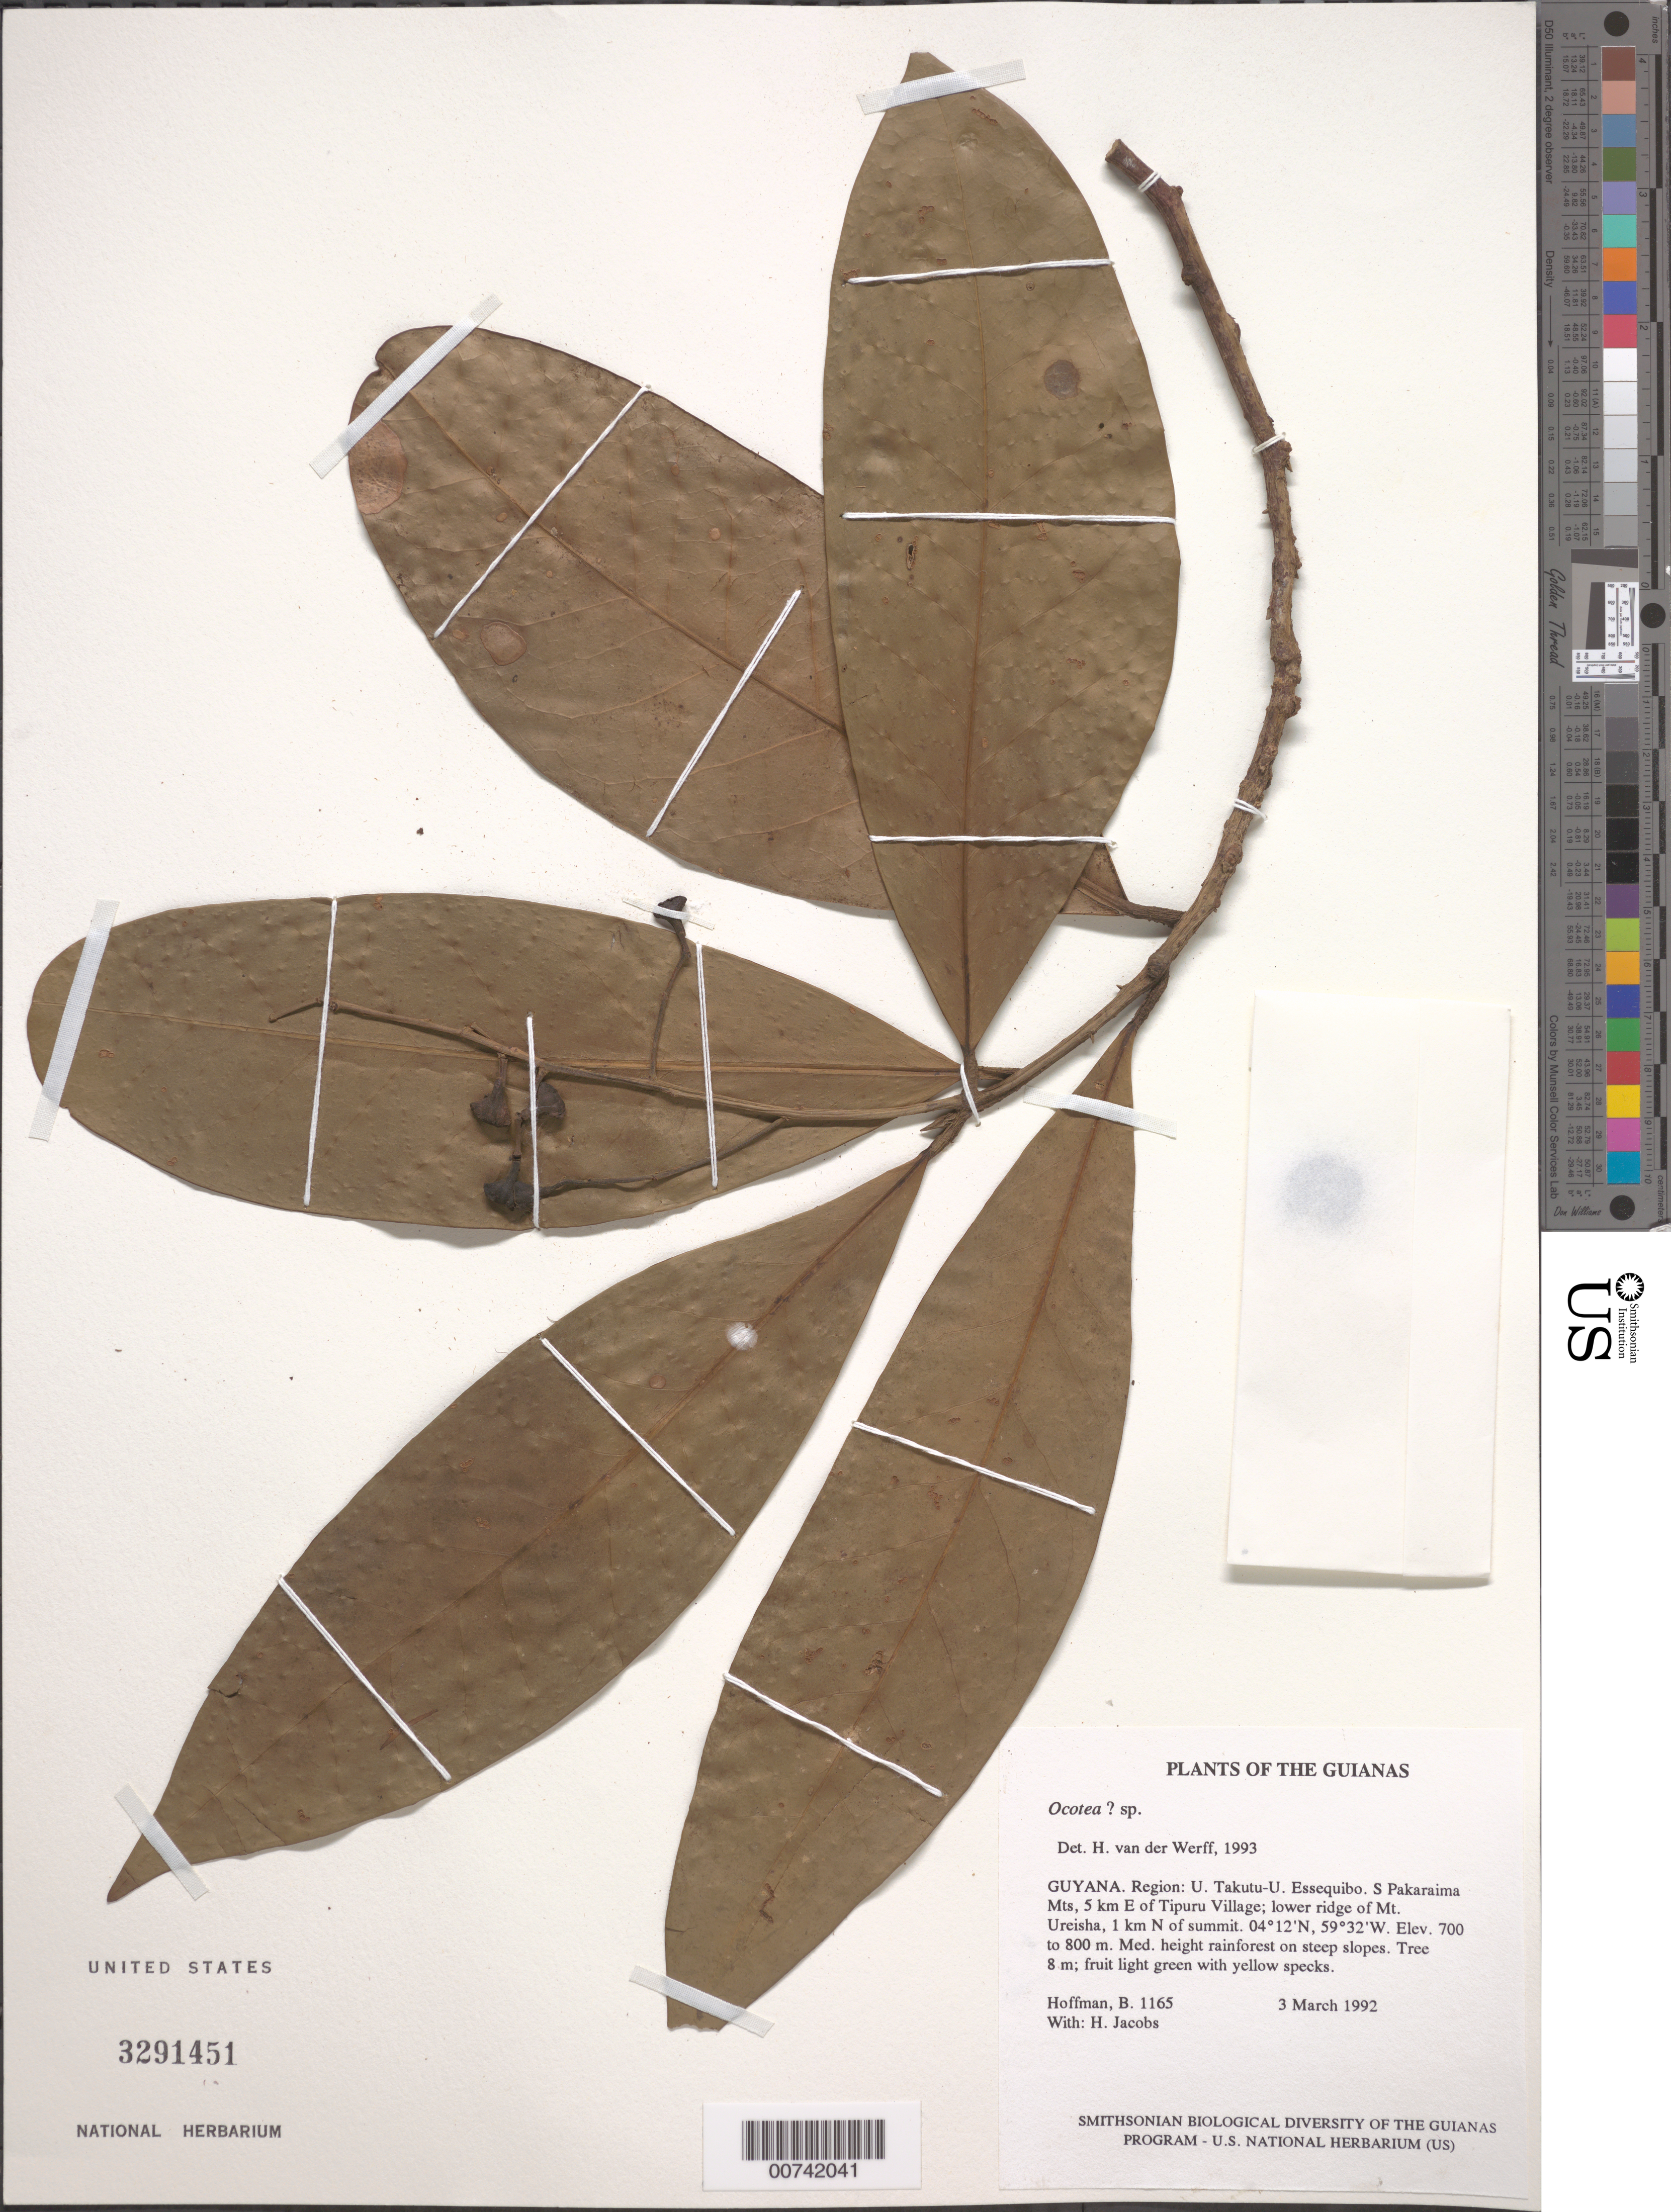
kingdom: Plantae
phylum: Tracheophyta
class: Magnoliopsida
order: Laurales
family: Lauraceae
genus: Ocotea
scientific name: Ocotea sp.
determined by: van der Werff, H., (MO), Missouri Botanical Garden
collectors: B. Hoffman & H. Jacobs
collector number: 1165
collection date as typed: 3 March 1992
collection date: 1992-03-03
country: Guyana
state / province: U. Takutu-U. Essequibo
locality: S Pakaraima Mts, 5 km E of Tipuru Village; lower ridge of Mt. Ureisha, 1 km N of summit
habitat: Med. height rainforest on steep slopes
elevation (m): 700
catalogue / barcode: US 3291451